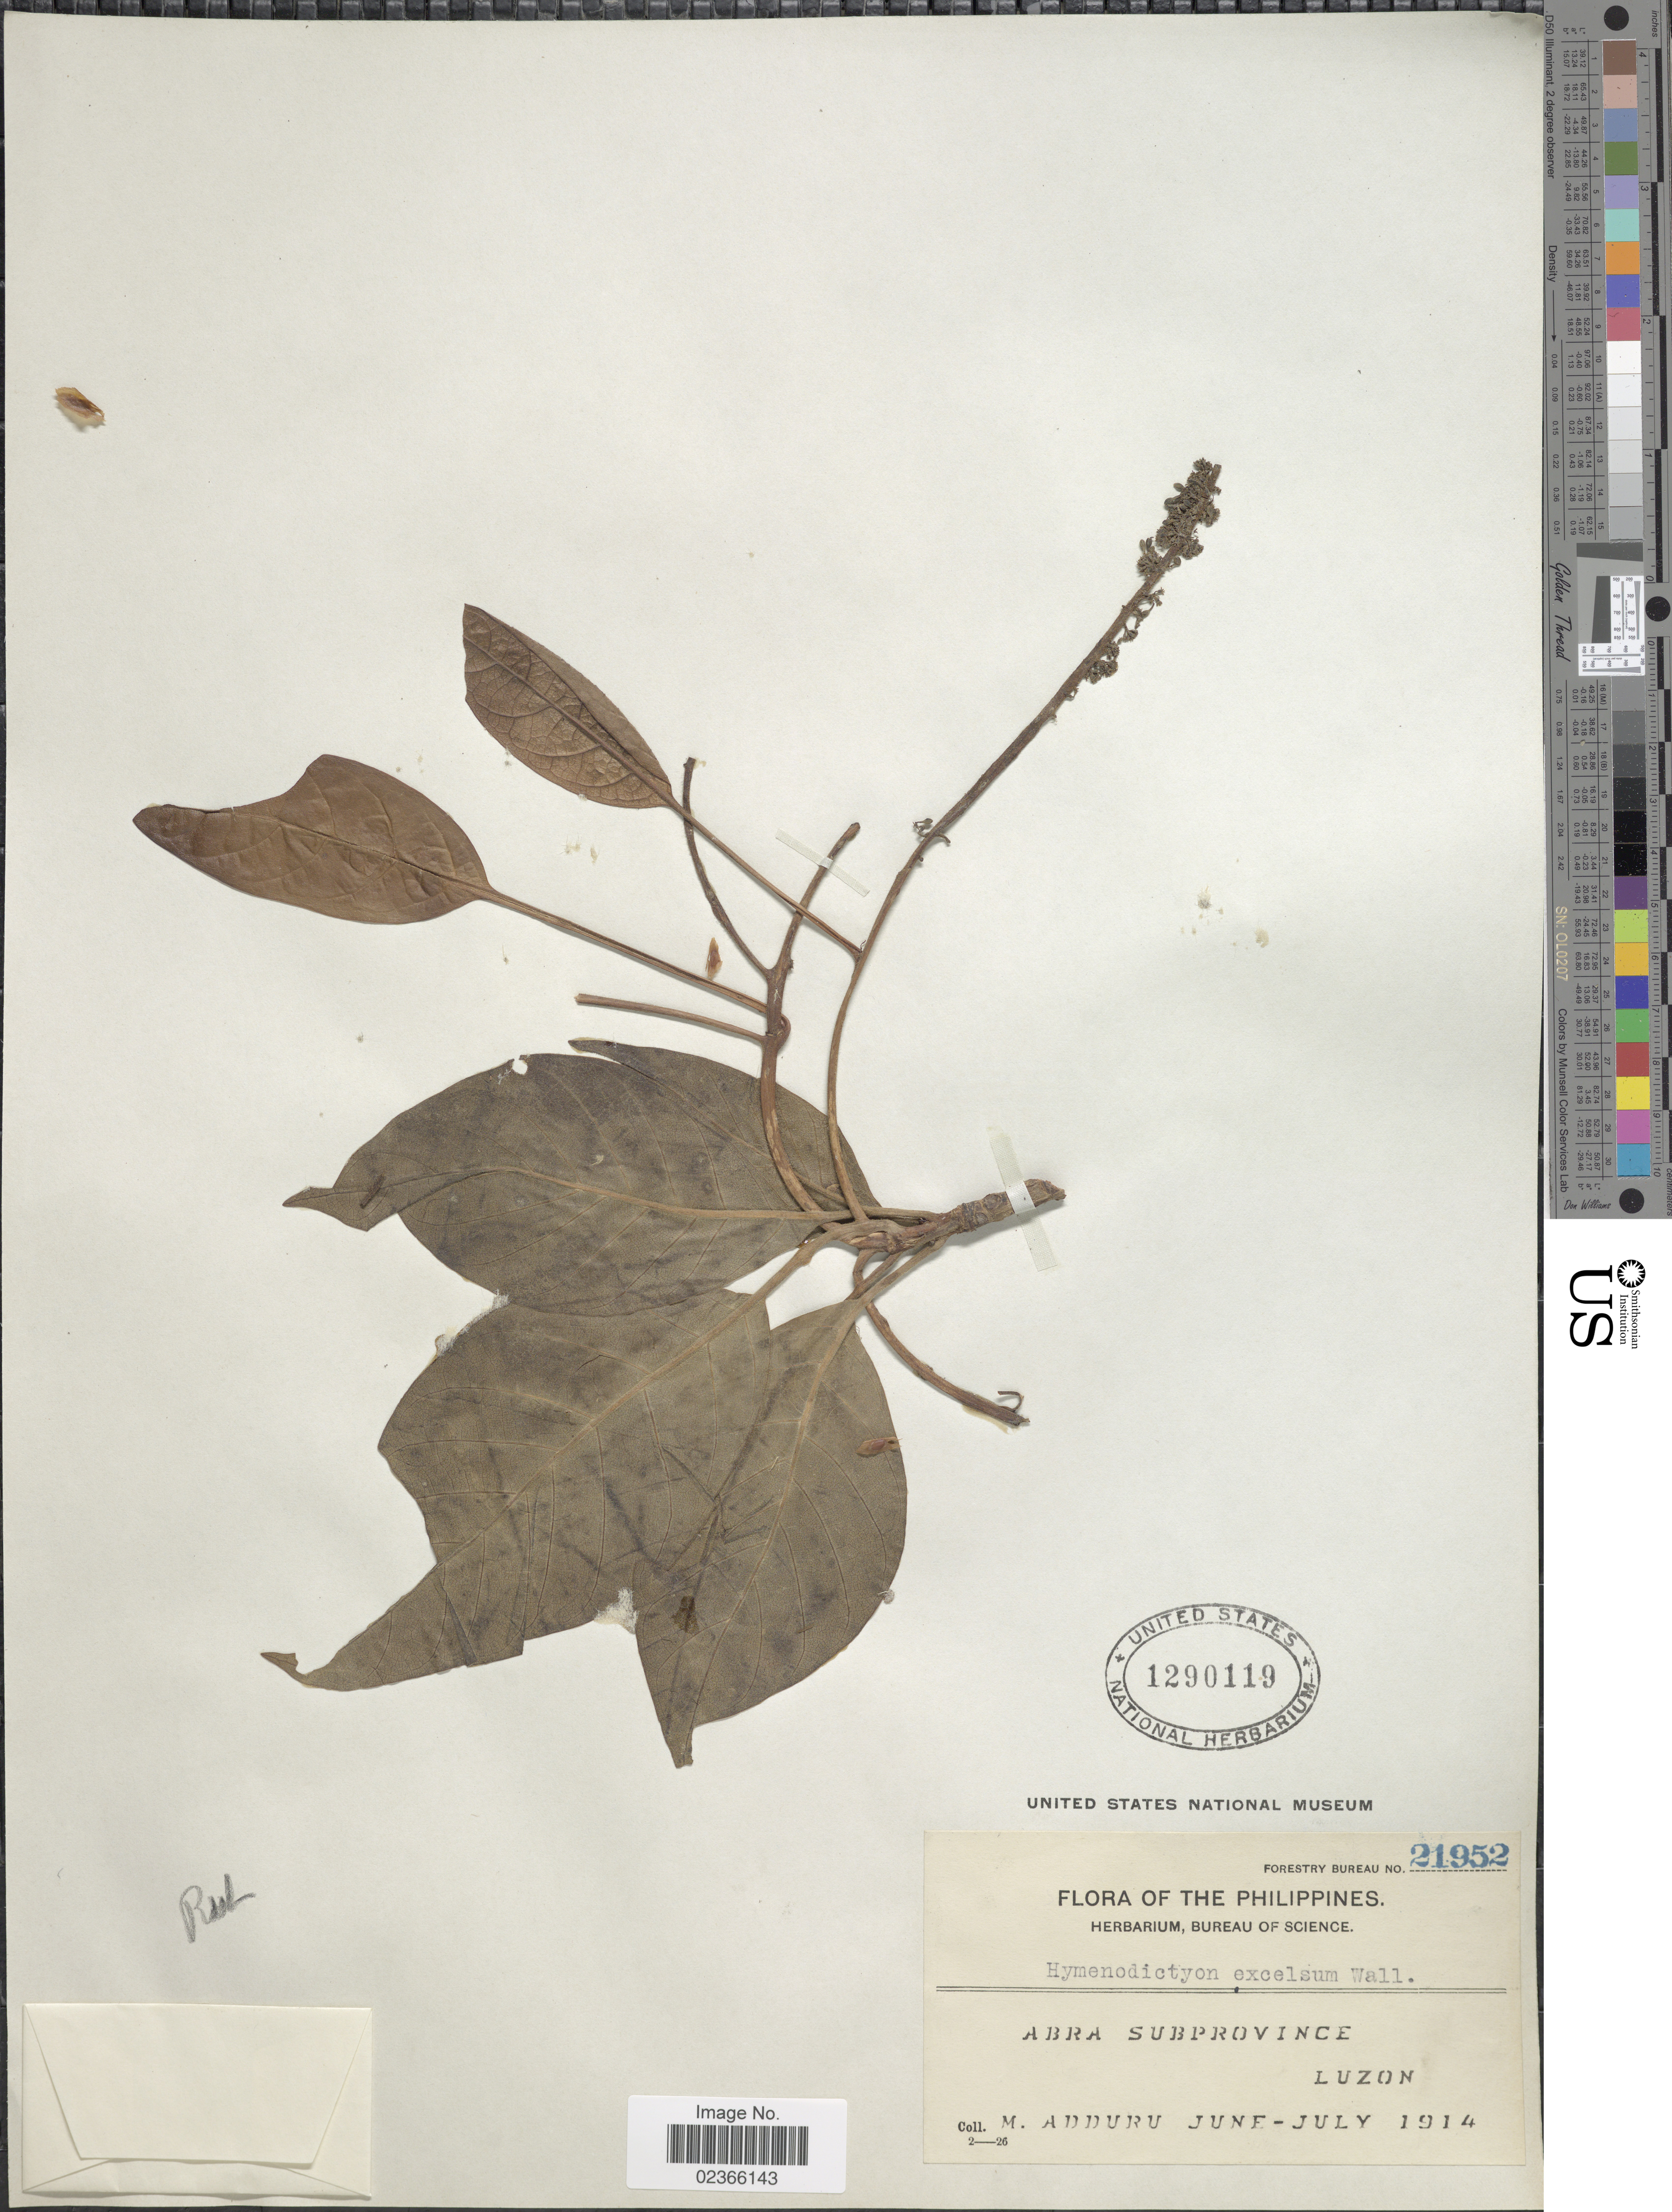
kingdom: Plantae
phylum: Tracheophyta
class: Magnoliopsida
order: Gentianales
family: Rubiaceae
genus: Hymenodictyon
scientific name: Hymenodictyon excelsum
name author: (Roxb.) Wall.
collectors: M. Adduru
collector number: Forestry Bureau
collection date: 1914-06/1914-07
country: Philippines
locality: Abra Subprovince. Luzon.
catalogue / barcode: US 1290119